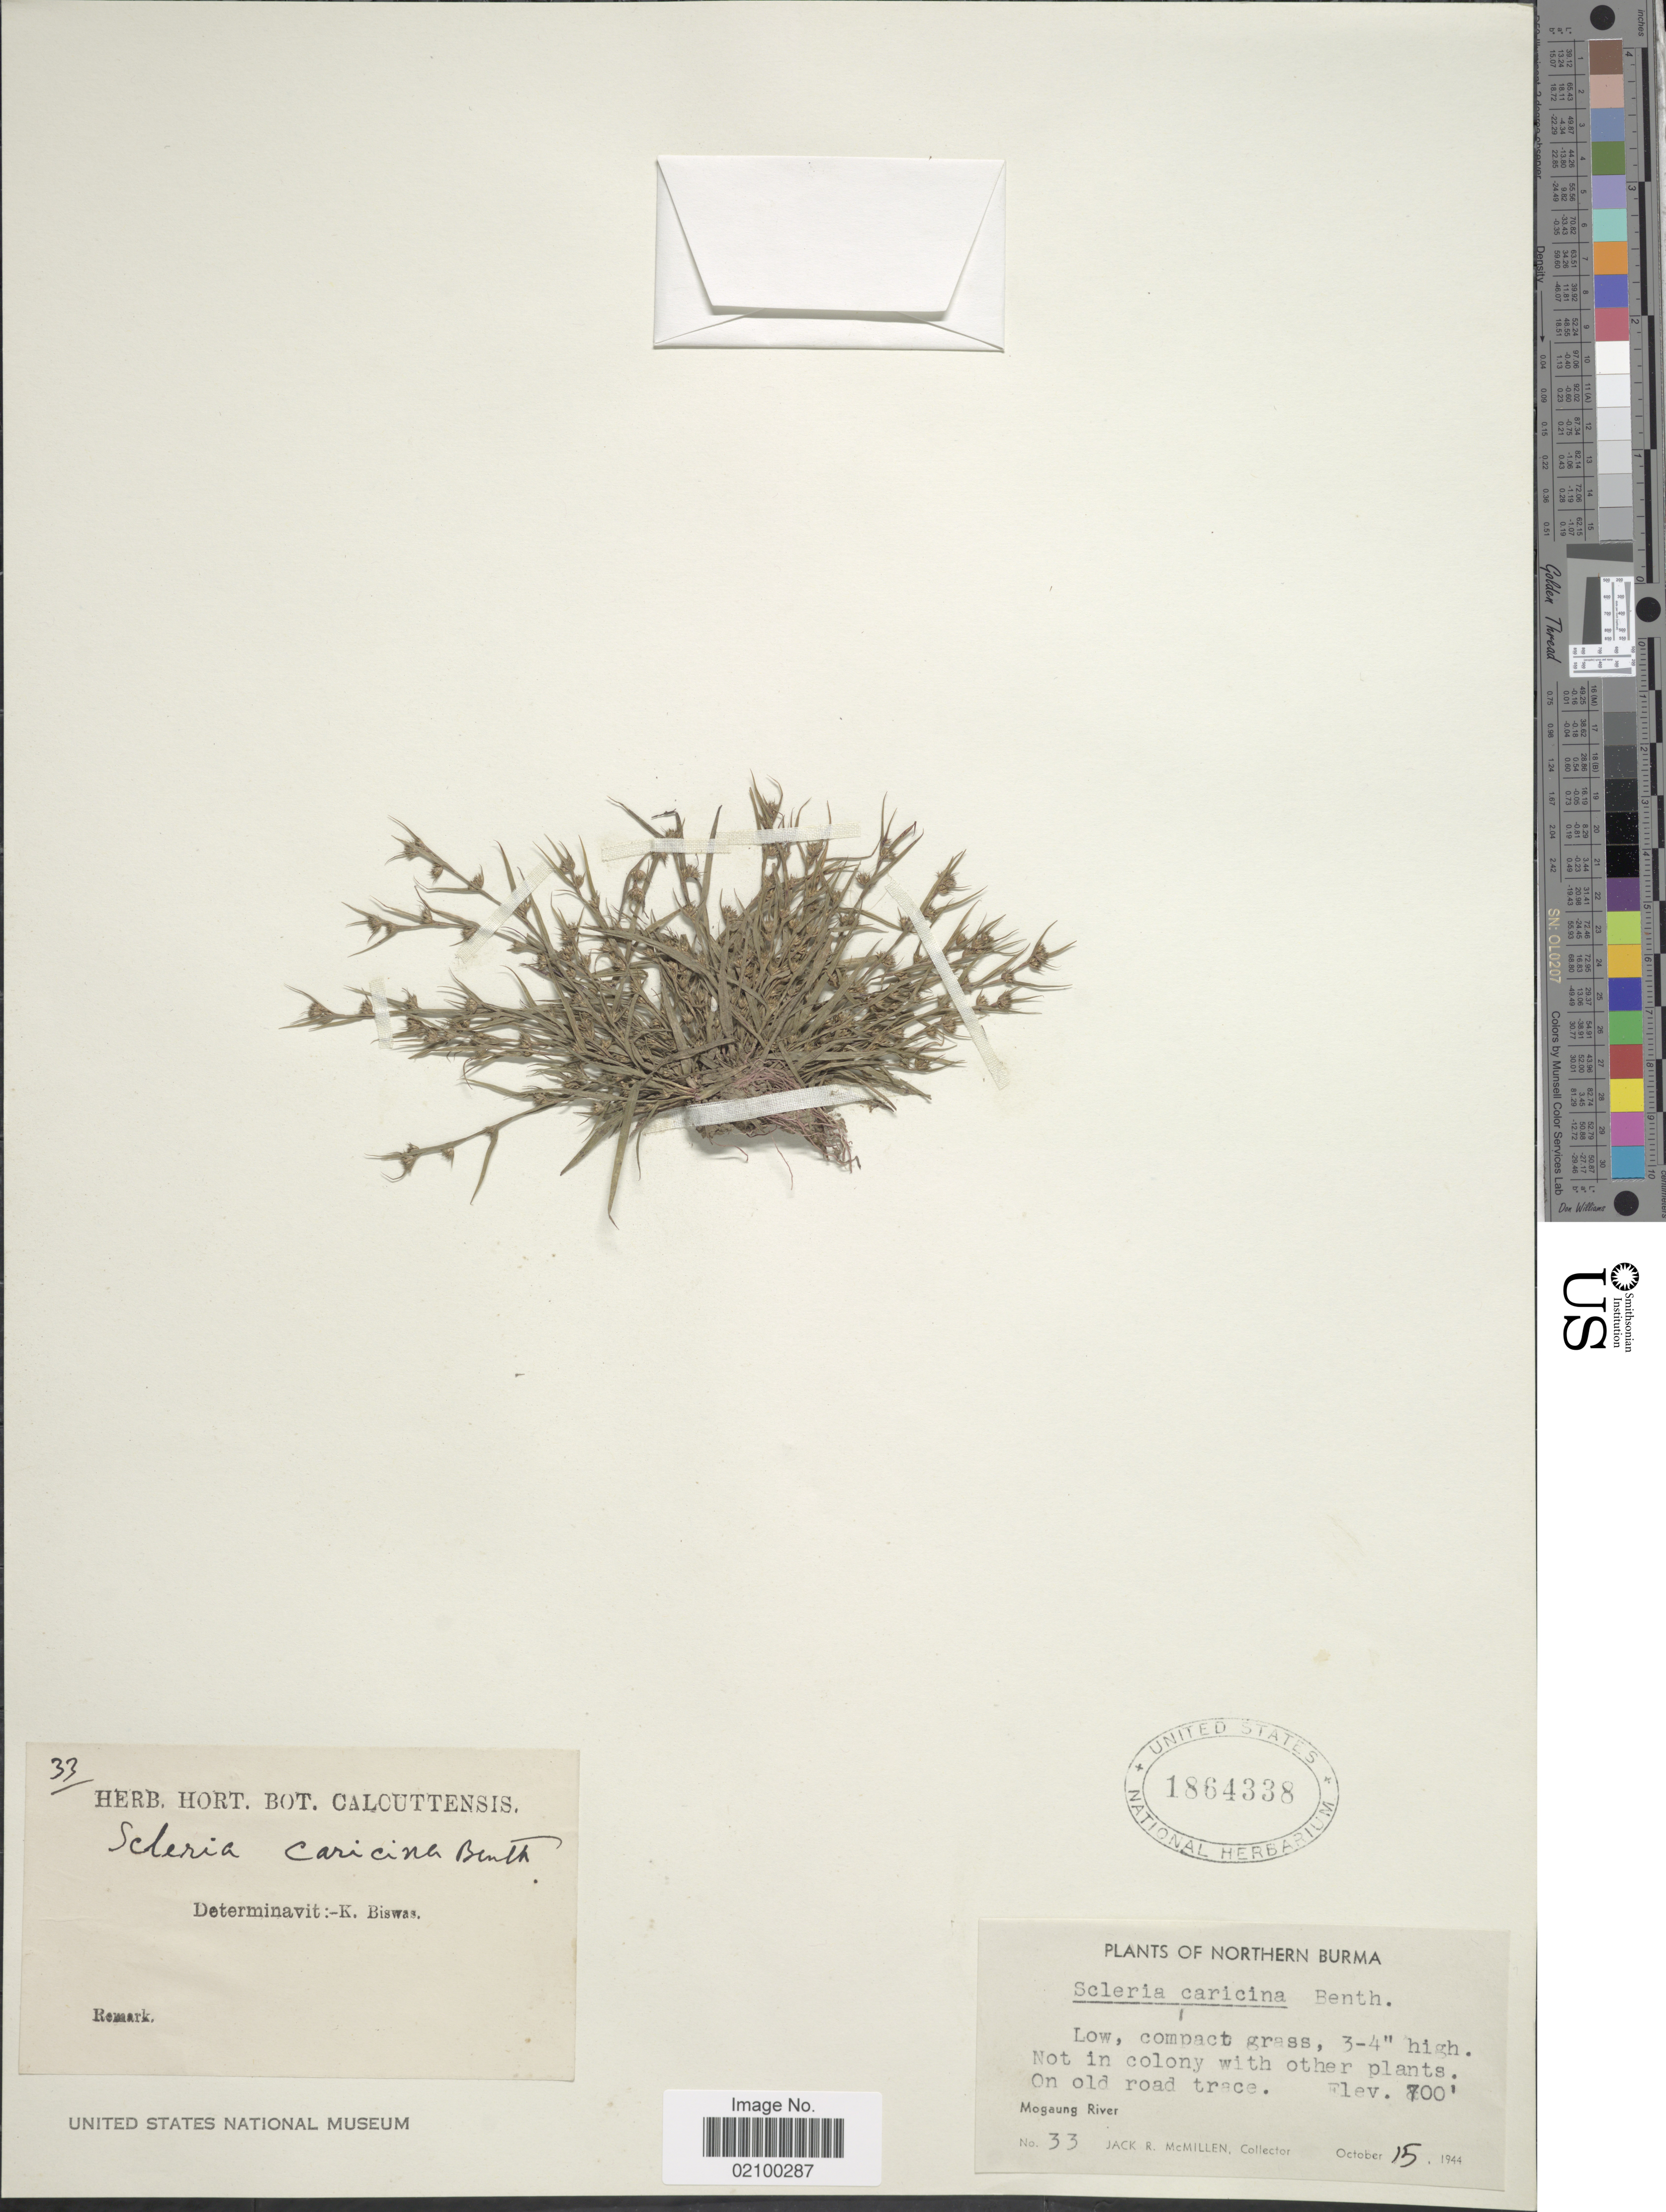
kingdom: Plantae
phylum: Tracheophyta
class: Liliopsida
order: Poales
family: Cyperaceae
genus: Diplacrum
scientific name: Diplacrum caricinum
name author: R. Br.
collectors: J. McMillen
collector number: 33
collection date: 1944-10-15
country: Myanmar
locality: Northern Burma, On old road trace. Mogaung River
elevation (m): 213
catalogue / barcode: US 1864338